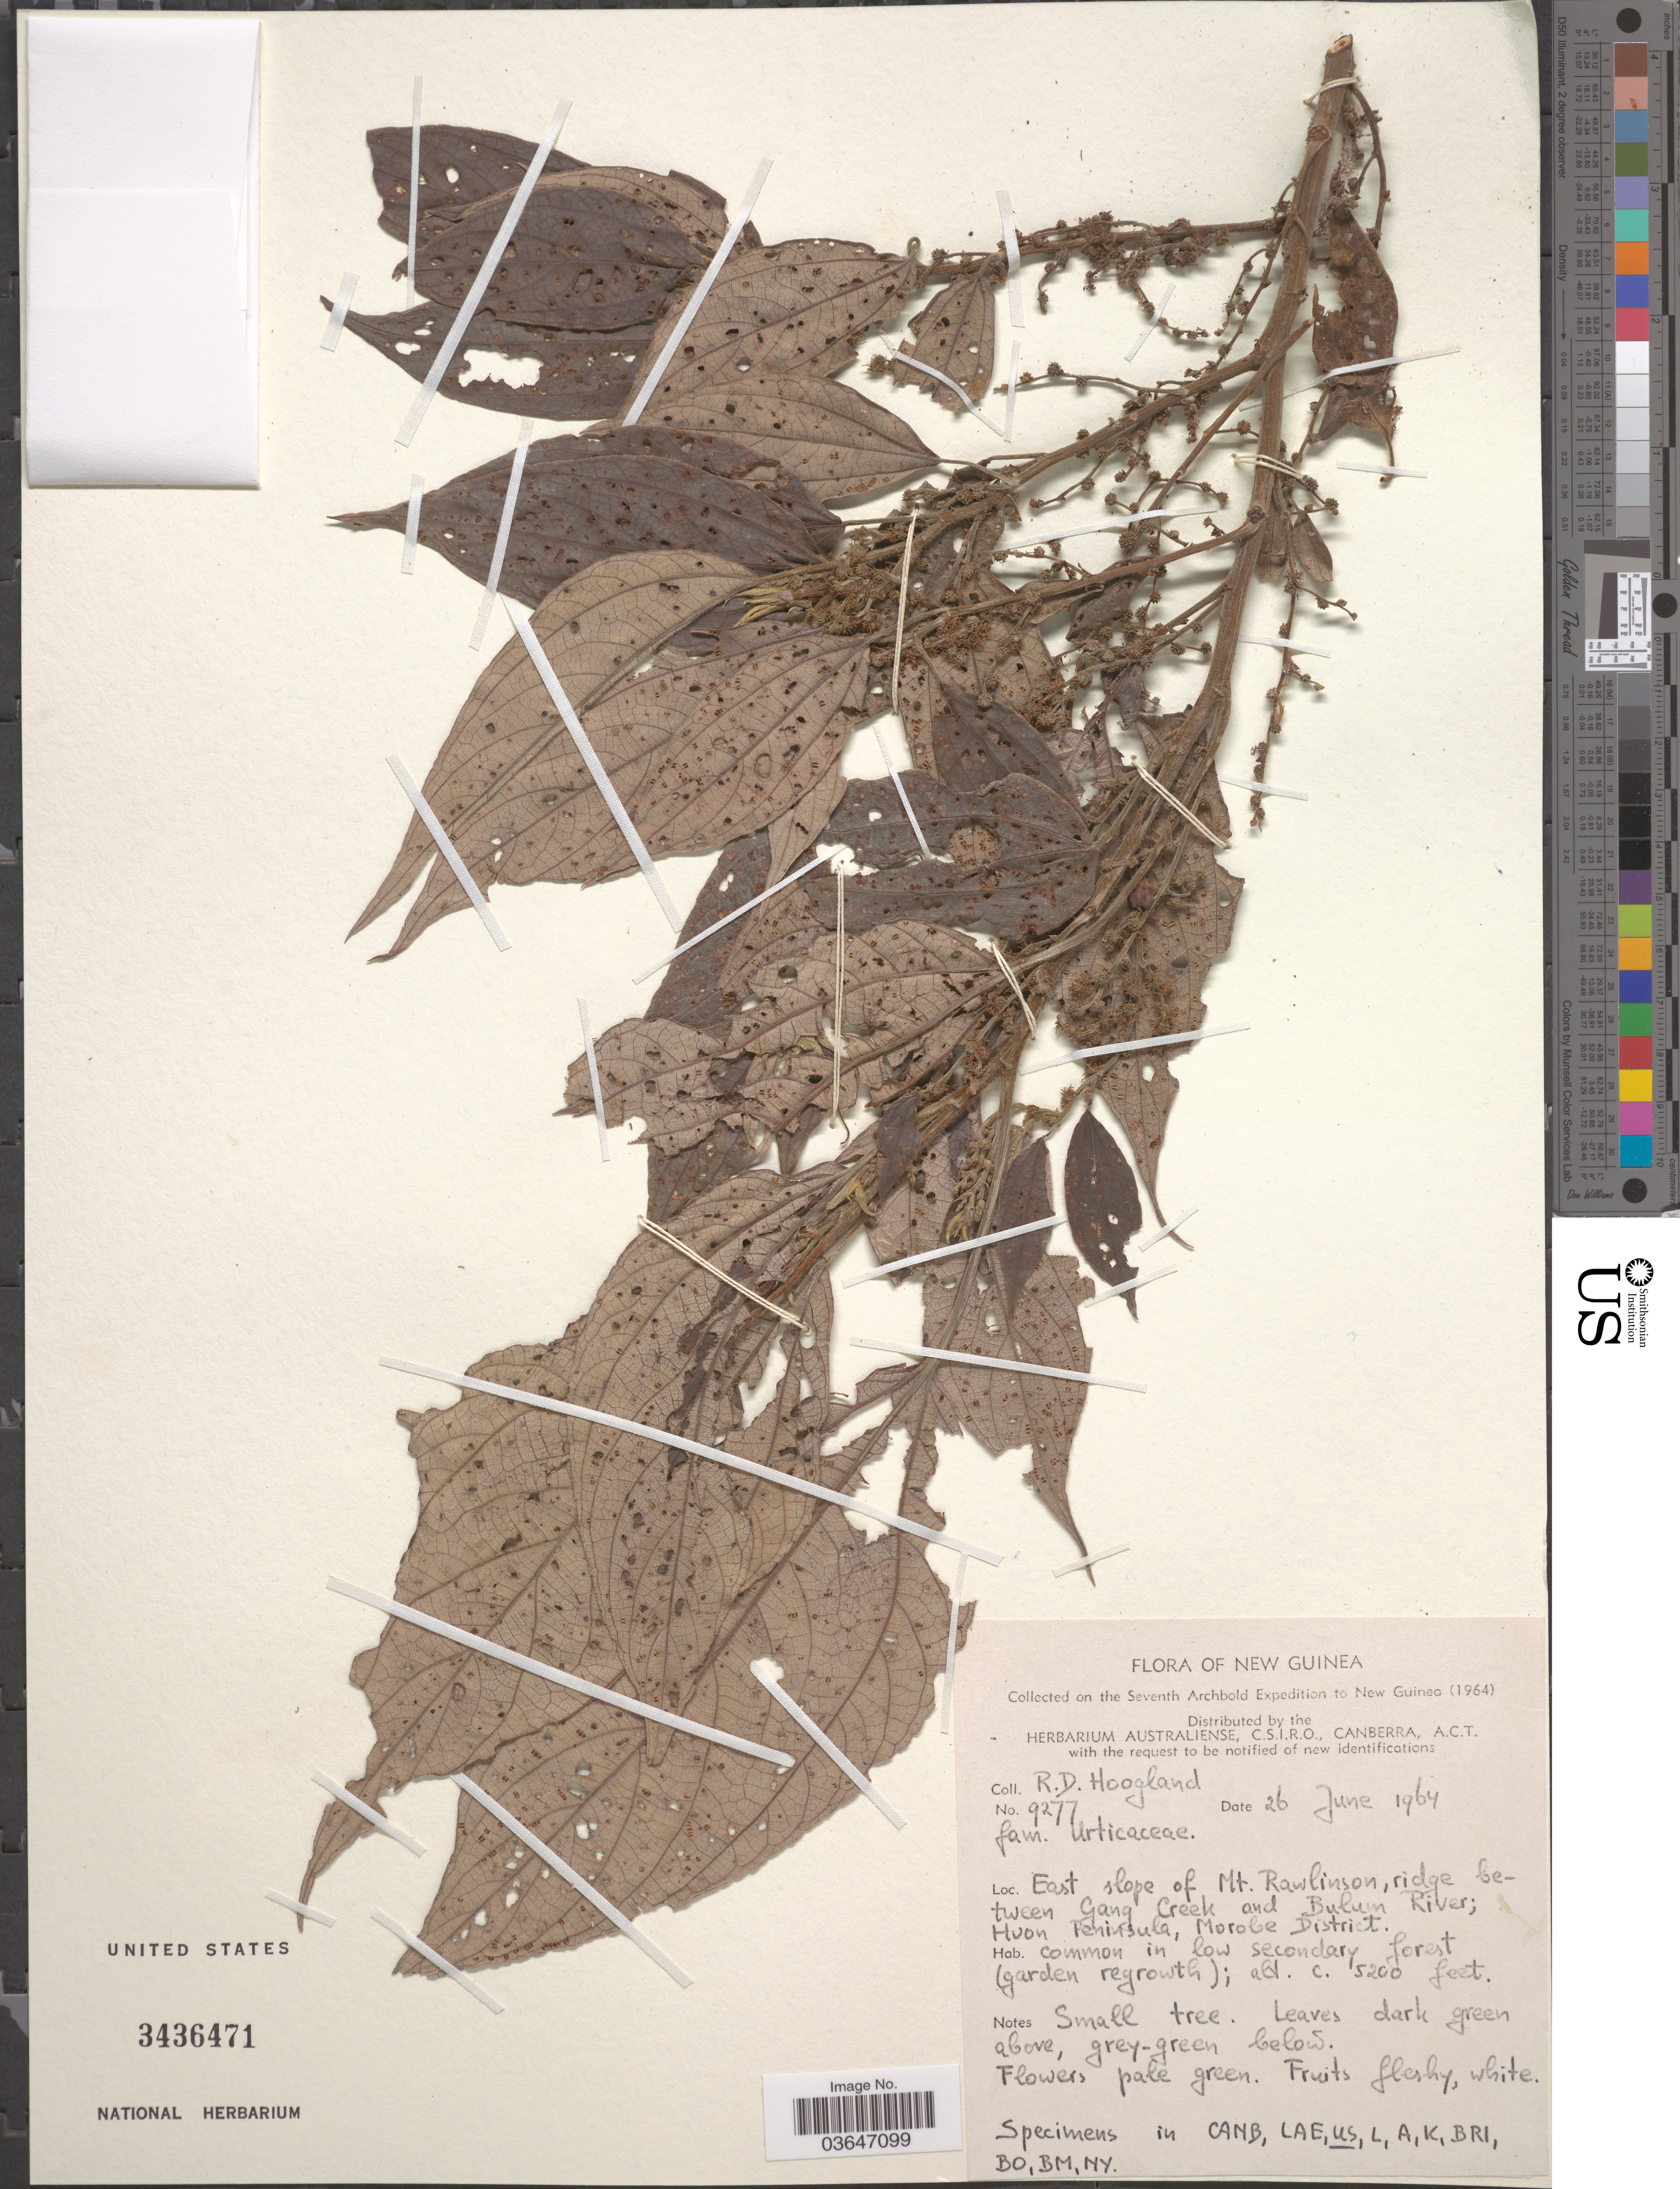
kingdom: Plantae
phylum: Tracheophyta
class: Magnoliopsida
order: Proteales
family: Proteaceae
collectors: R. D. Hoogland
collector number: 9277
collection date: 1964-06-26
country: Papua New Guinea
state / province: Morobe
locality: New Guinea. East slope of Mt. Rawlinson, ridge between Gang Creek and Bulum River; Huon Peninsula, Morobe District.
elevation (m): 1585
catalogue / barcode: US 3436471